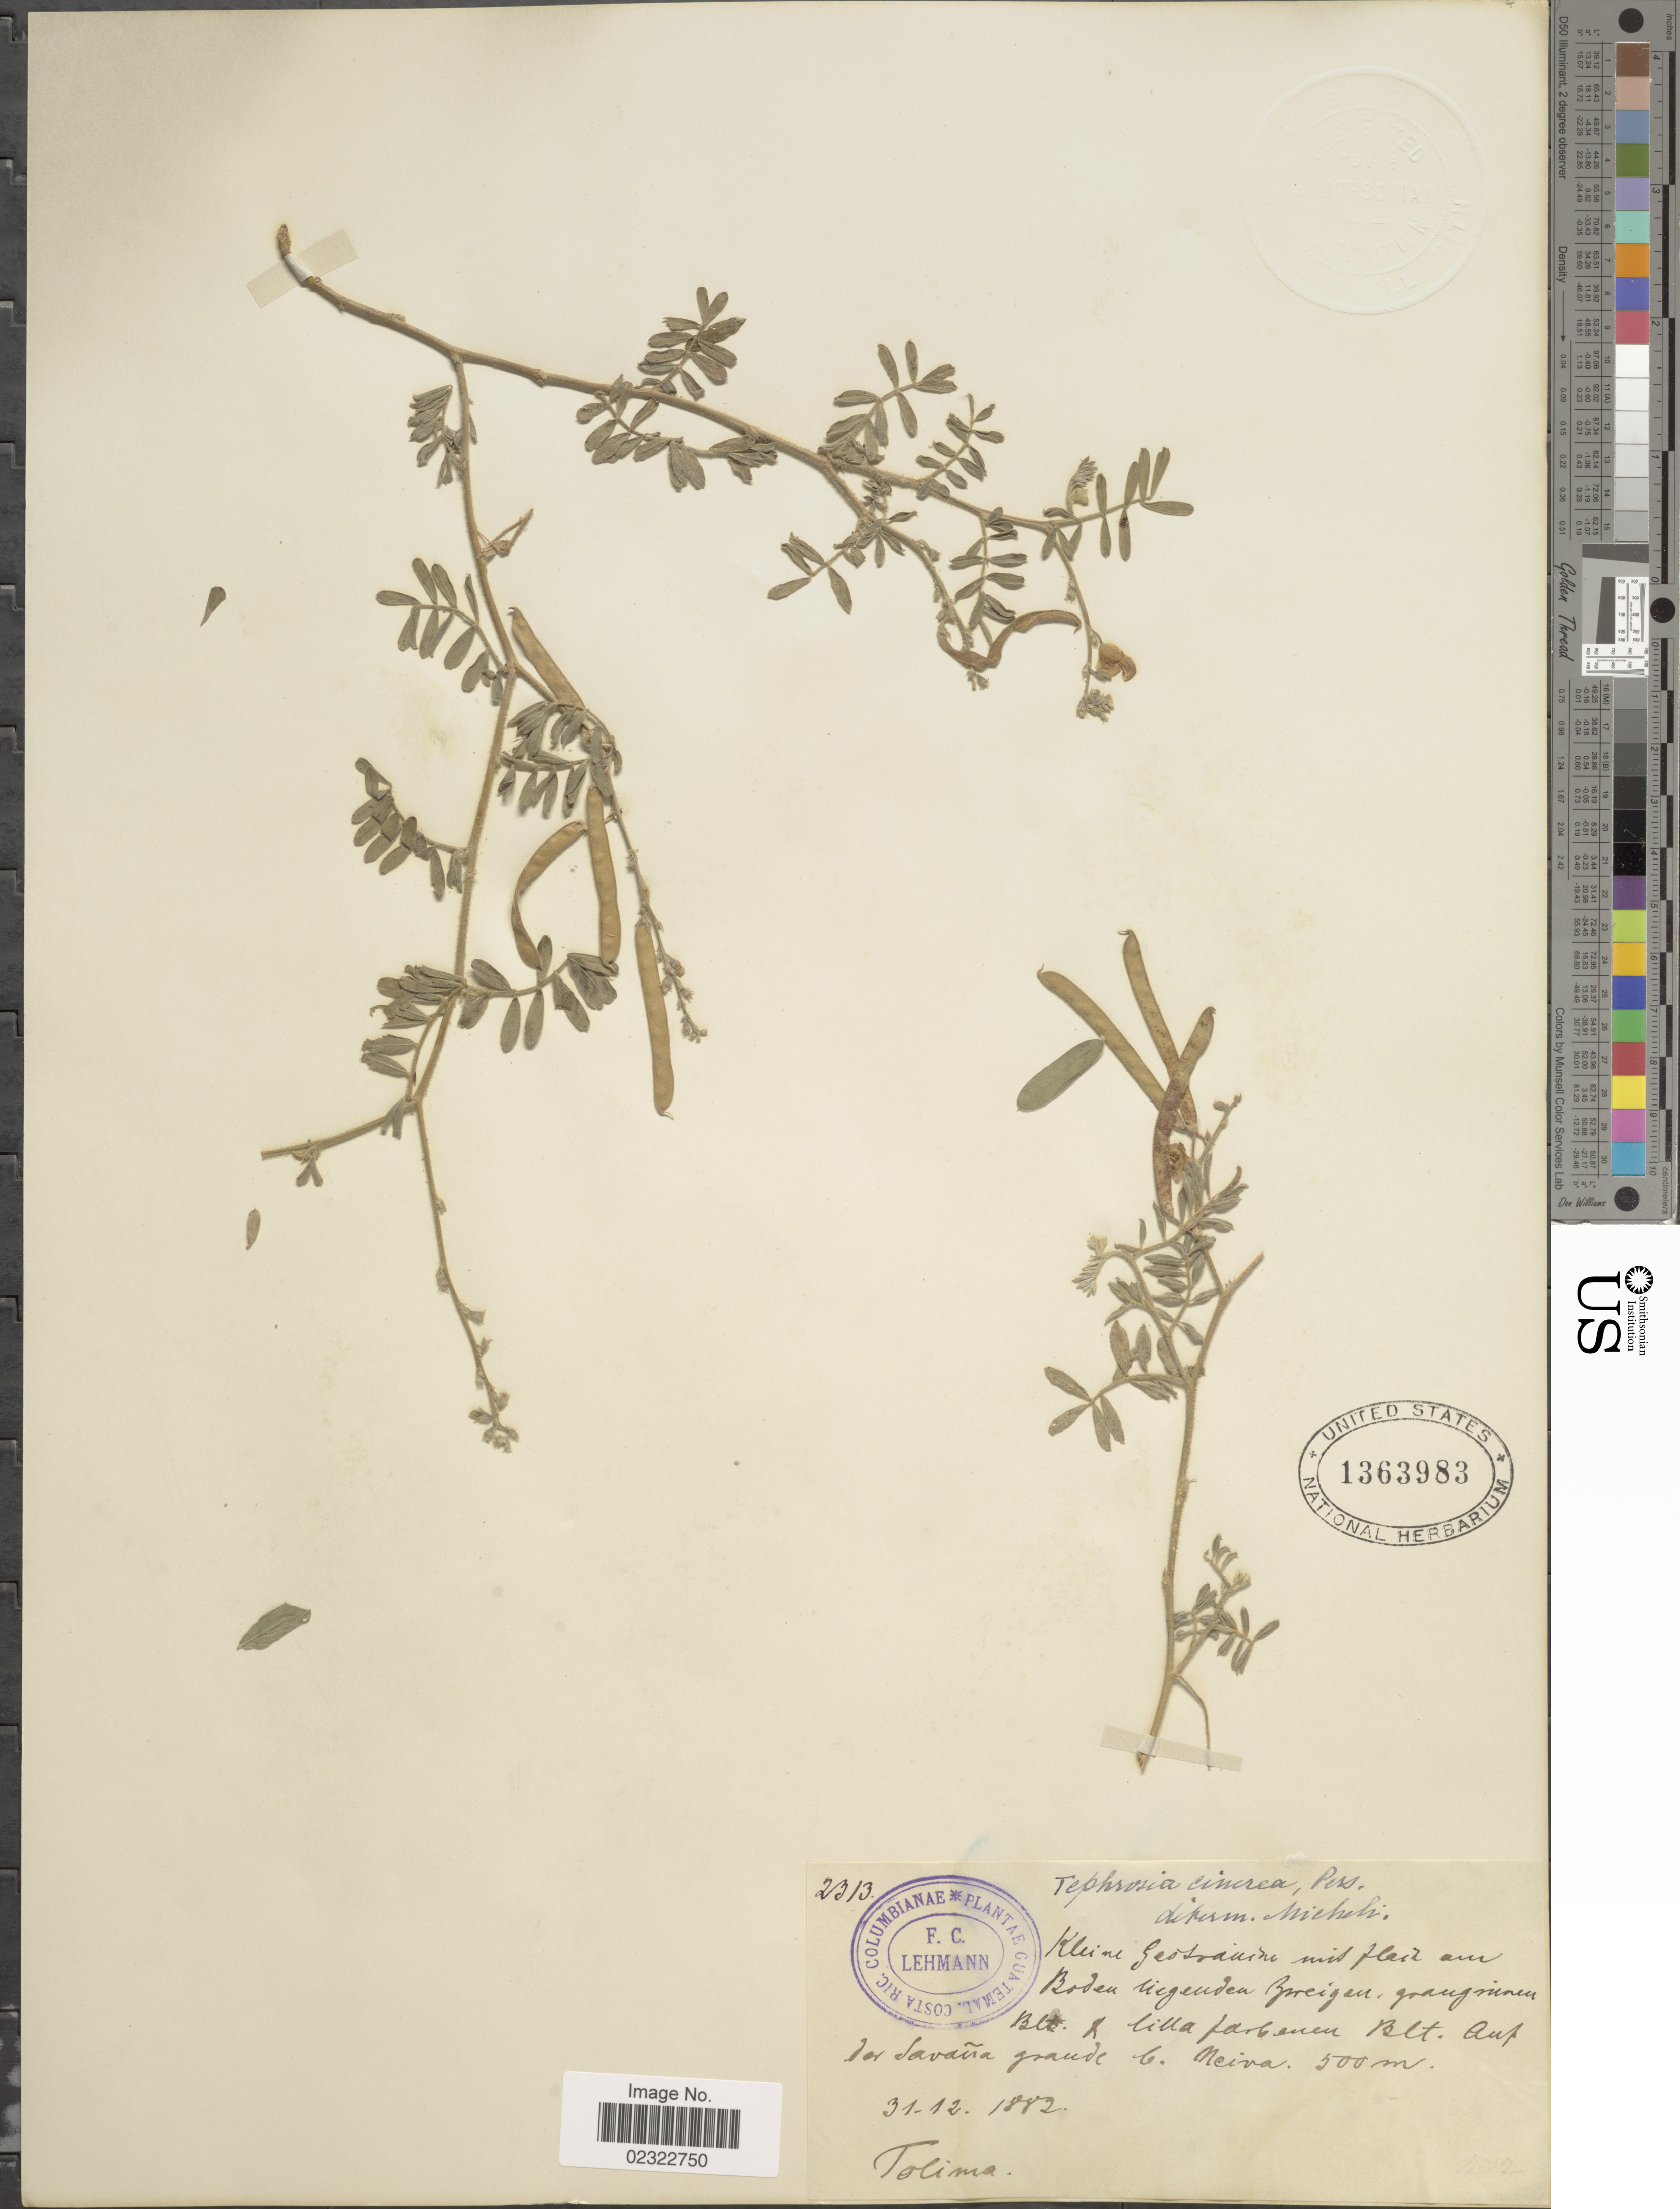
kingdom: Plantae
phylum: Tracheophyta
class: Magnoliopsida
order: Fabales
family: Fabaceae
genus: Tephrosia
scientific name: Tephrosia cinerea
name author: (L.) Pers.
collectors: F. C. Lehmann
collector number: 2313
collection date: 1882-12-31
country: Colombia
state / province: Tolima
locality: Colombianae.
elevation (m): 500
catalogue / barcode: US 1363983